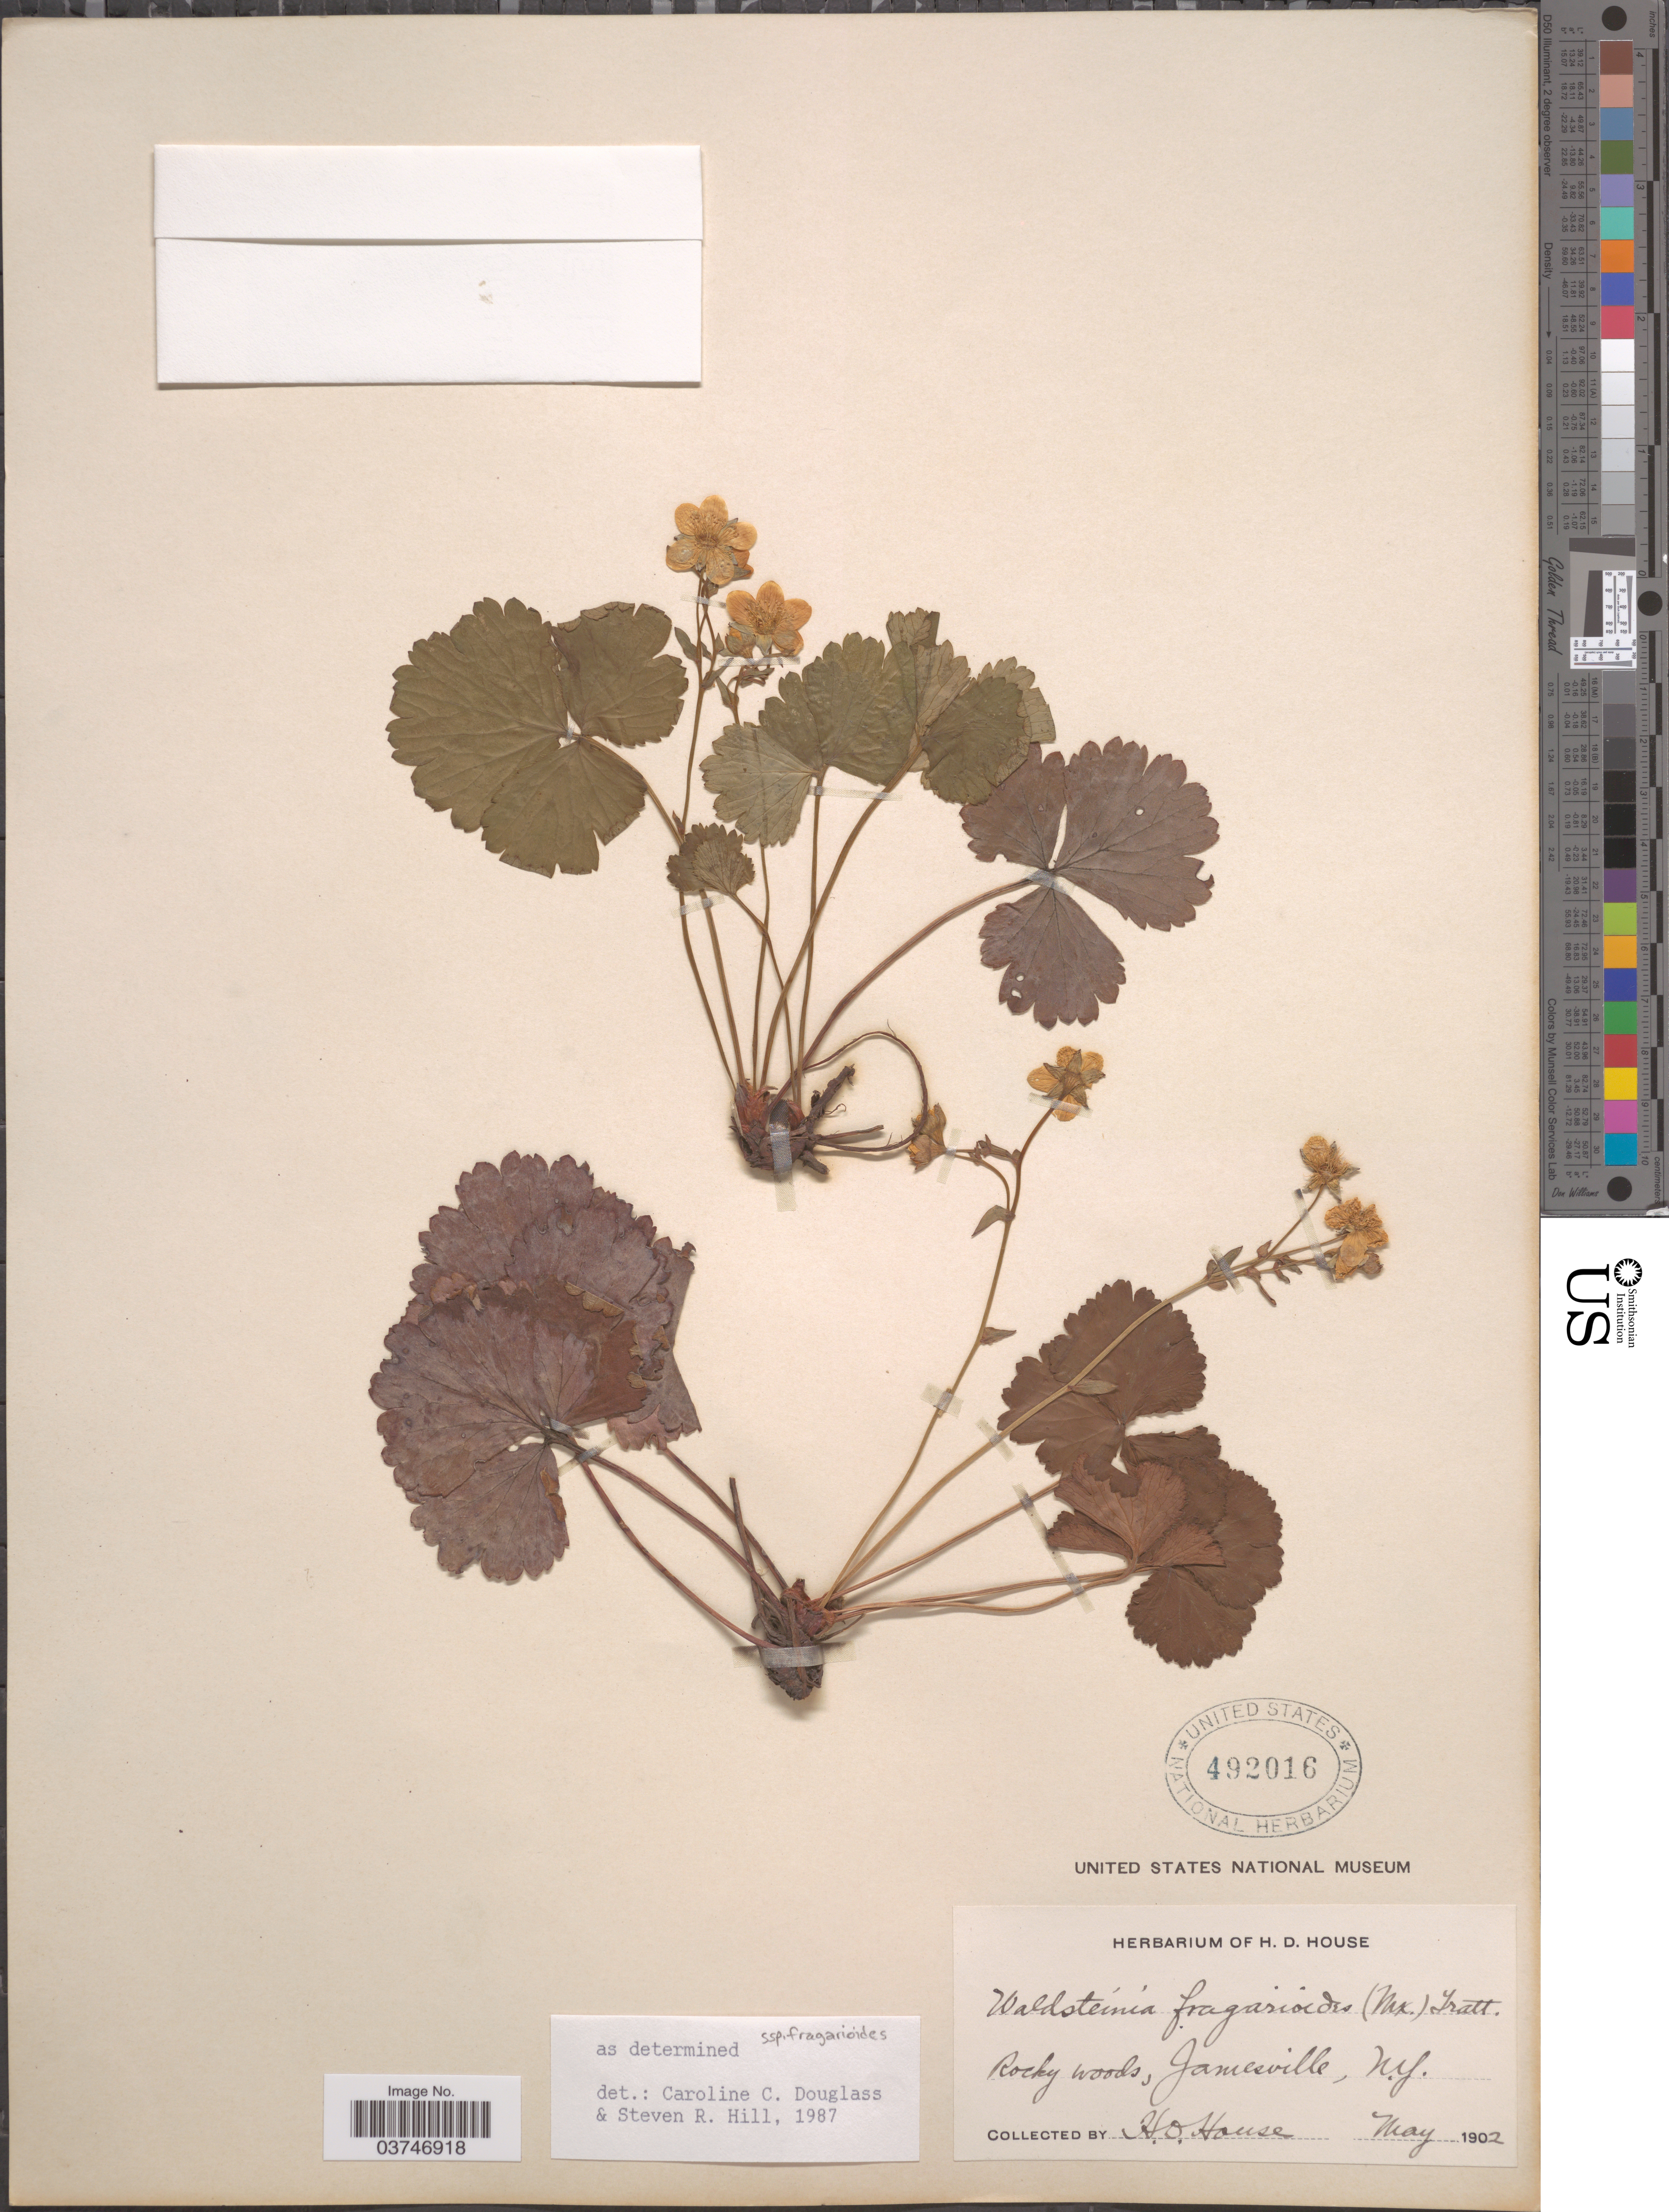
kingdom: Plantae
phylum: Tracheophyta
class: Magnoliopsida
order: Rosales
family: Rosaceae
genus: Waldsteinia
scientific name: Waldsteinia fragarioides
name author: (Michx.) Tratt.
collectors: H. D. House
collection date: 1902-05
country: United States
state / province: New York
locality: Jamesville.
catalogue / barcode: US 492016